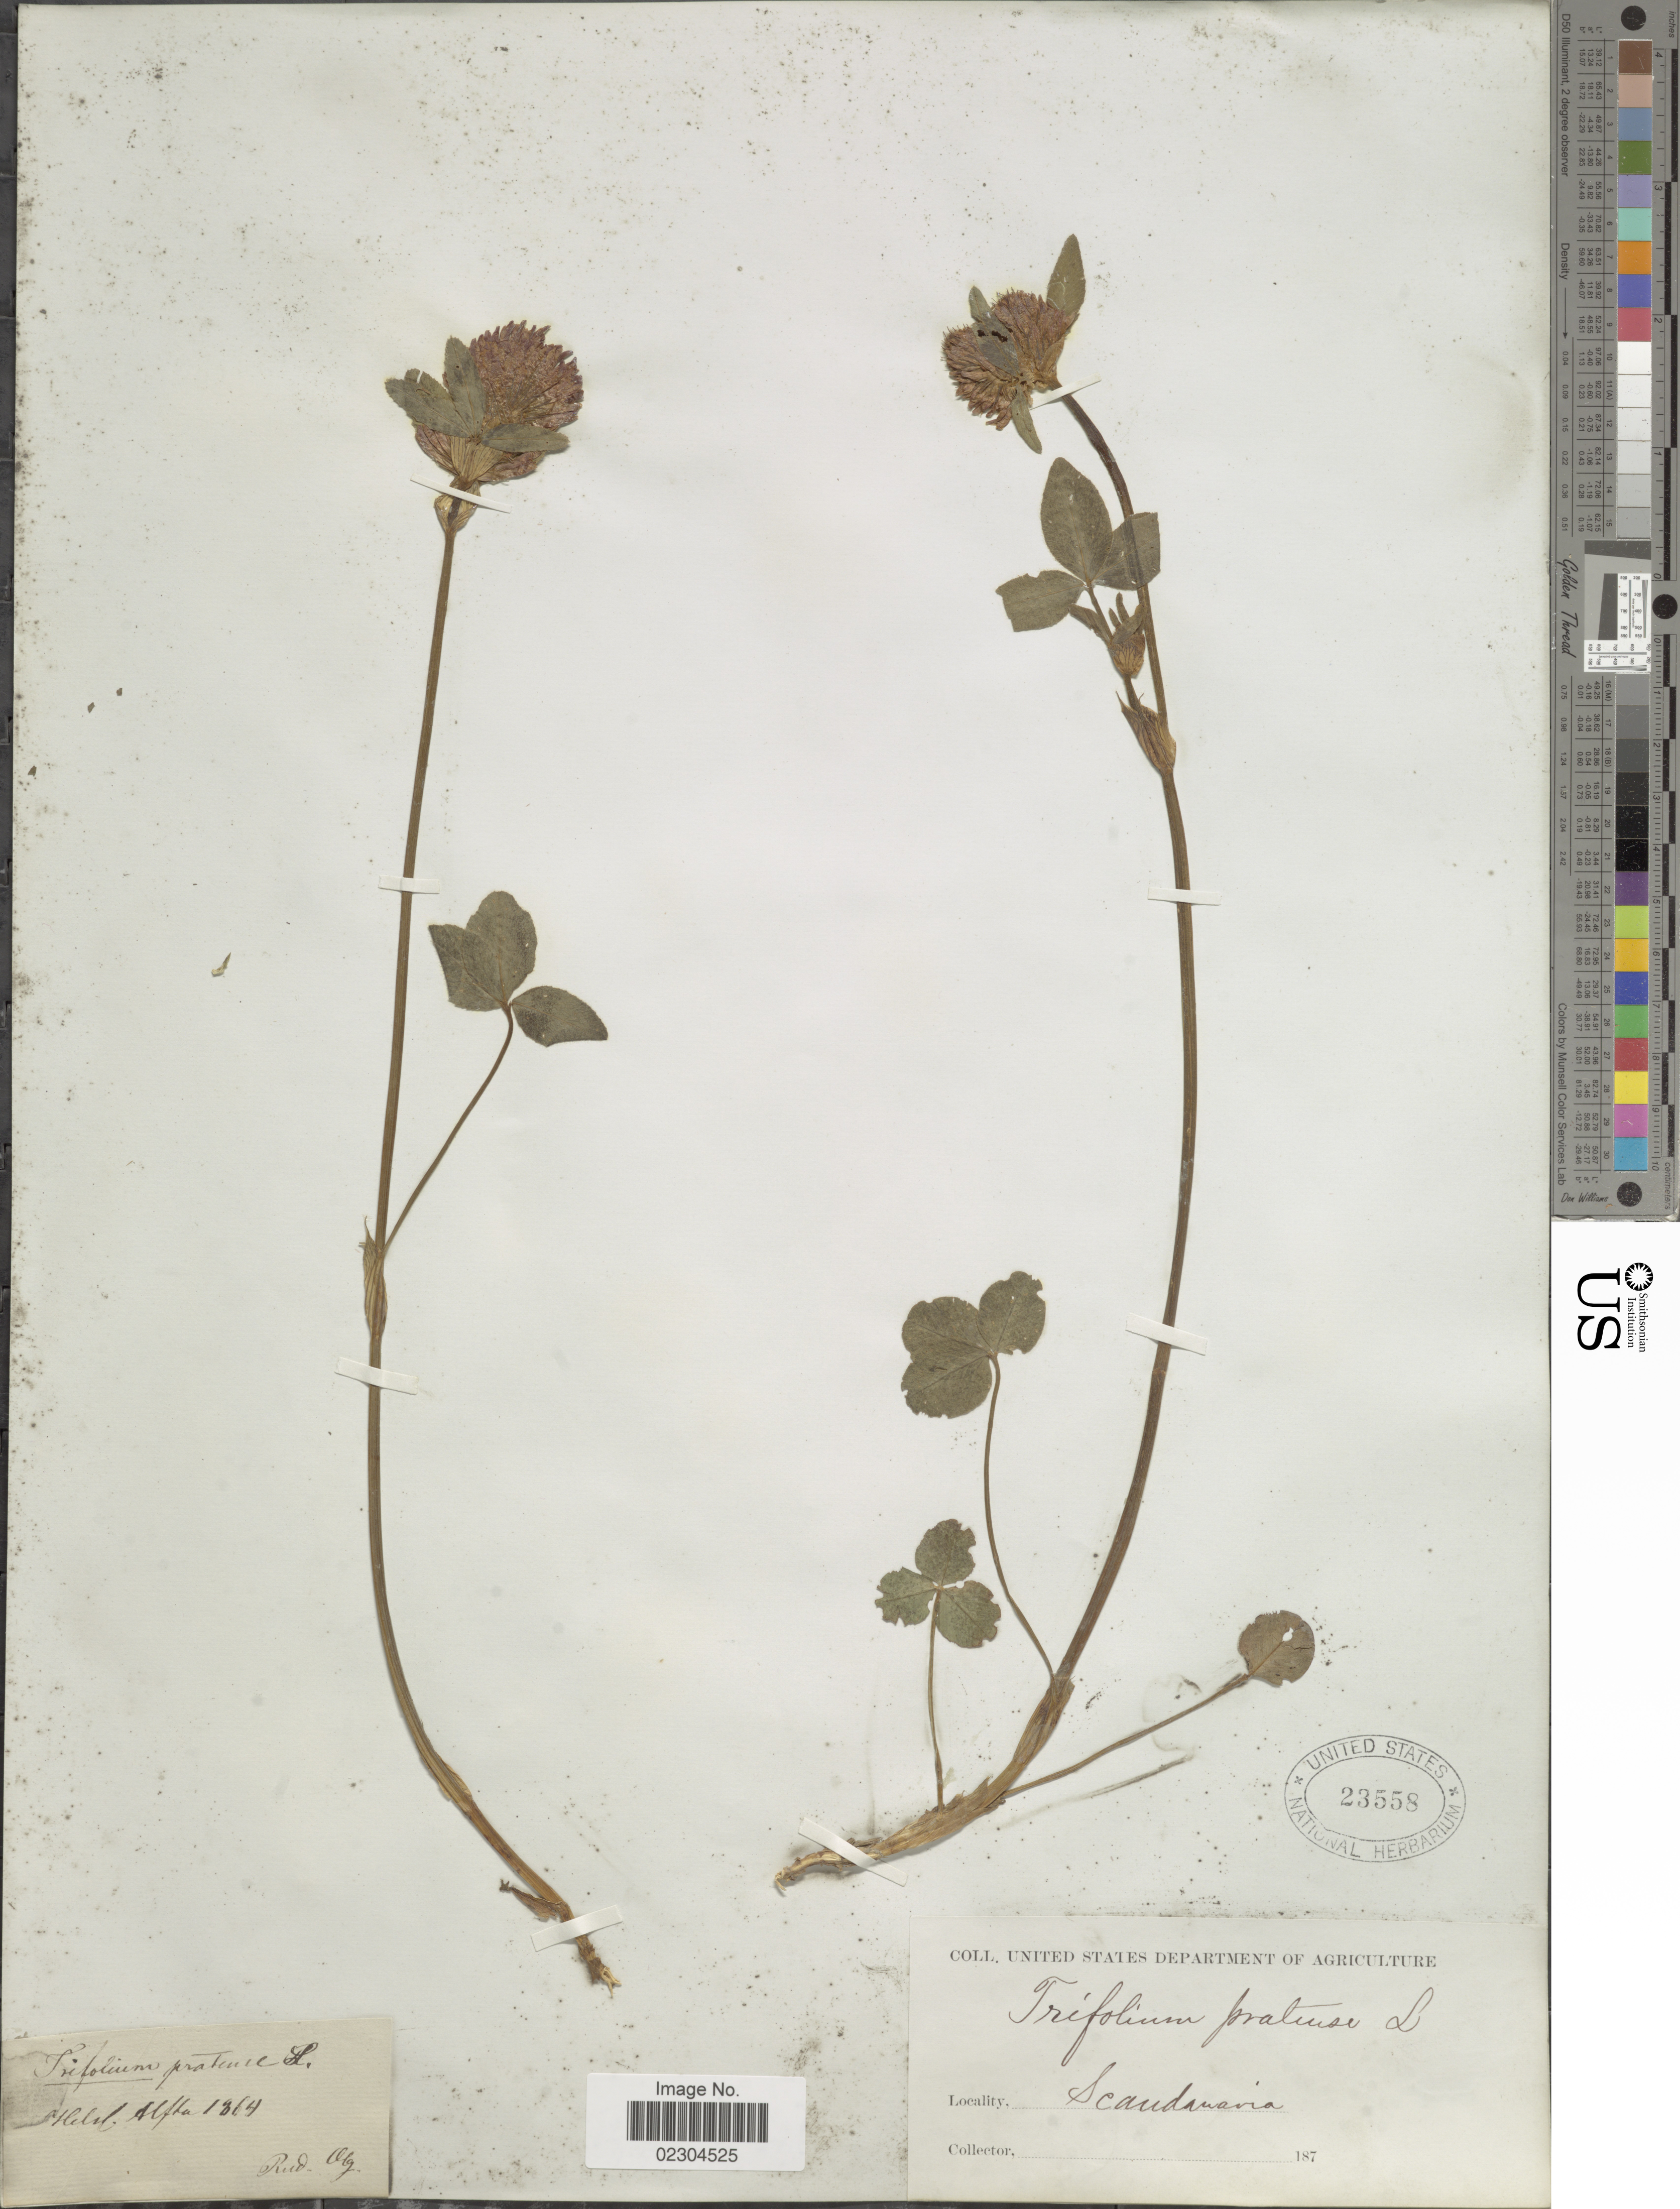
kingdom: Plantae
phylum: Tracheophyta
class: Magnoliopsida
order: Fabales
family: Fabaceae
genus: Trifolium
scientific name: Trifolium pratense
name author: L.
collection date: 1864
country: Sweden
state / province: Gavleborg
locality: Alfta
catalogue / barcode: US 23558